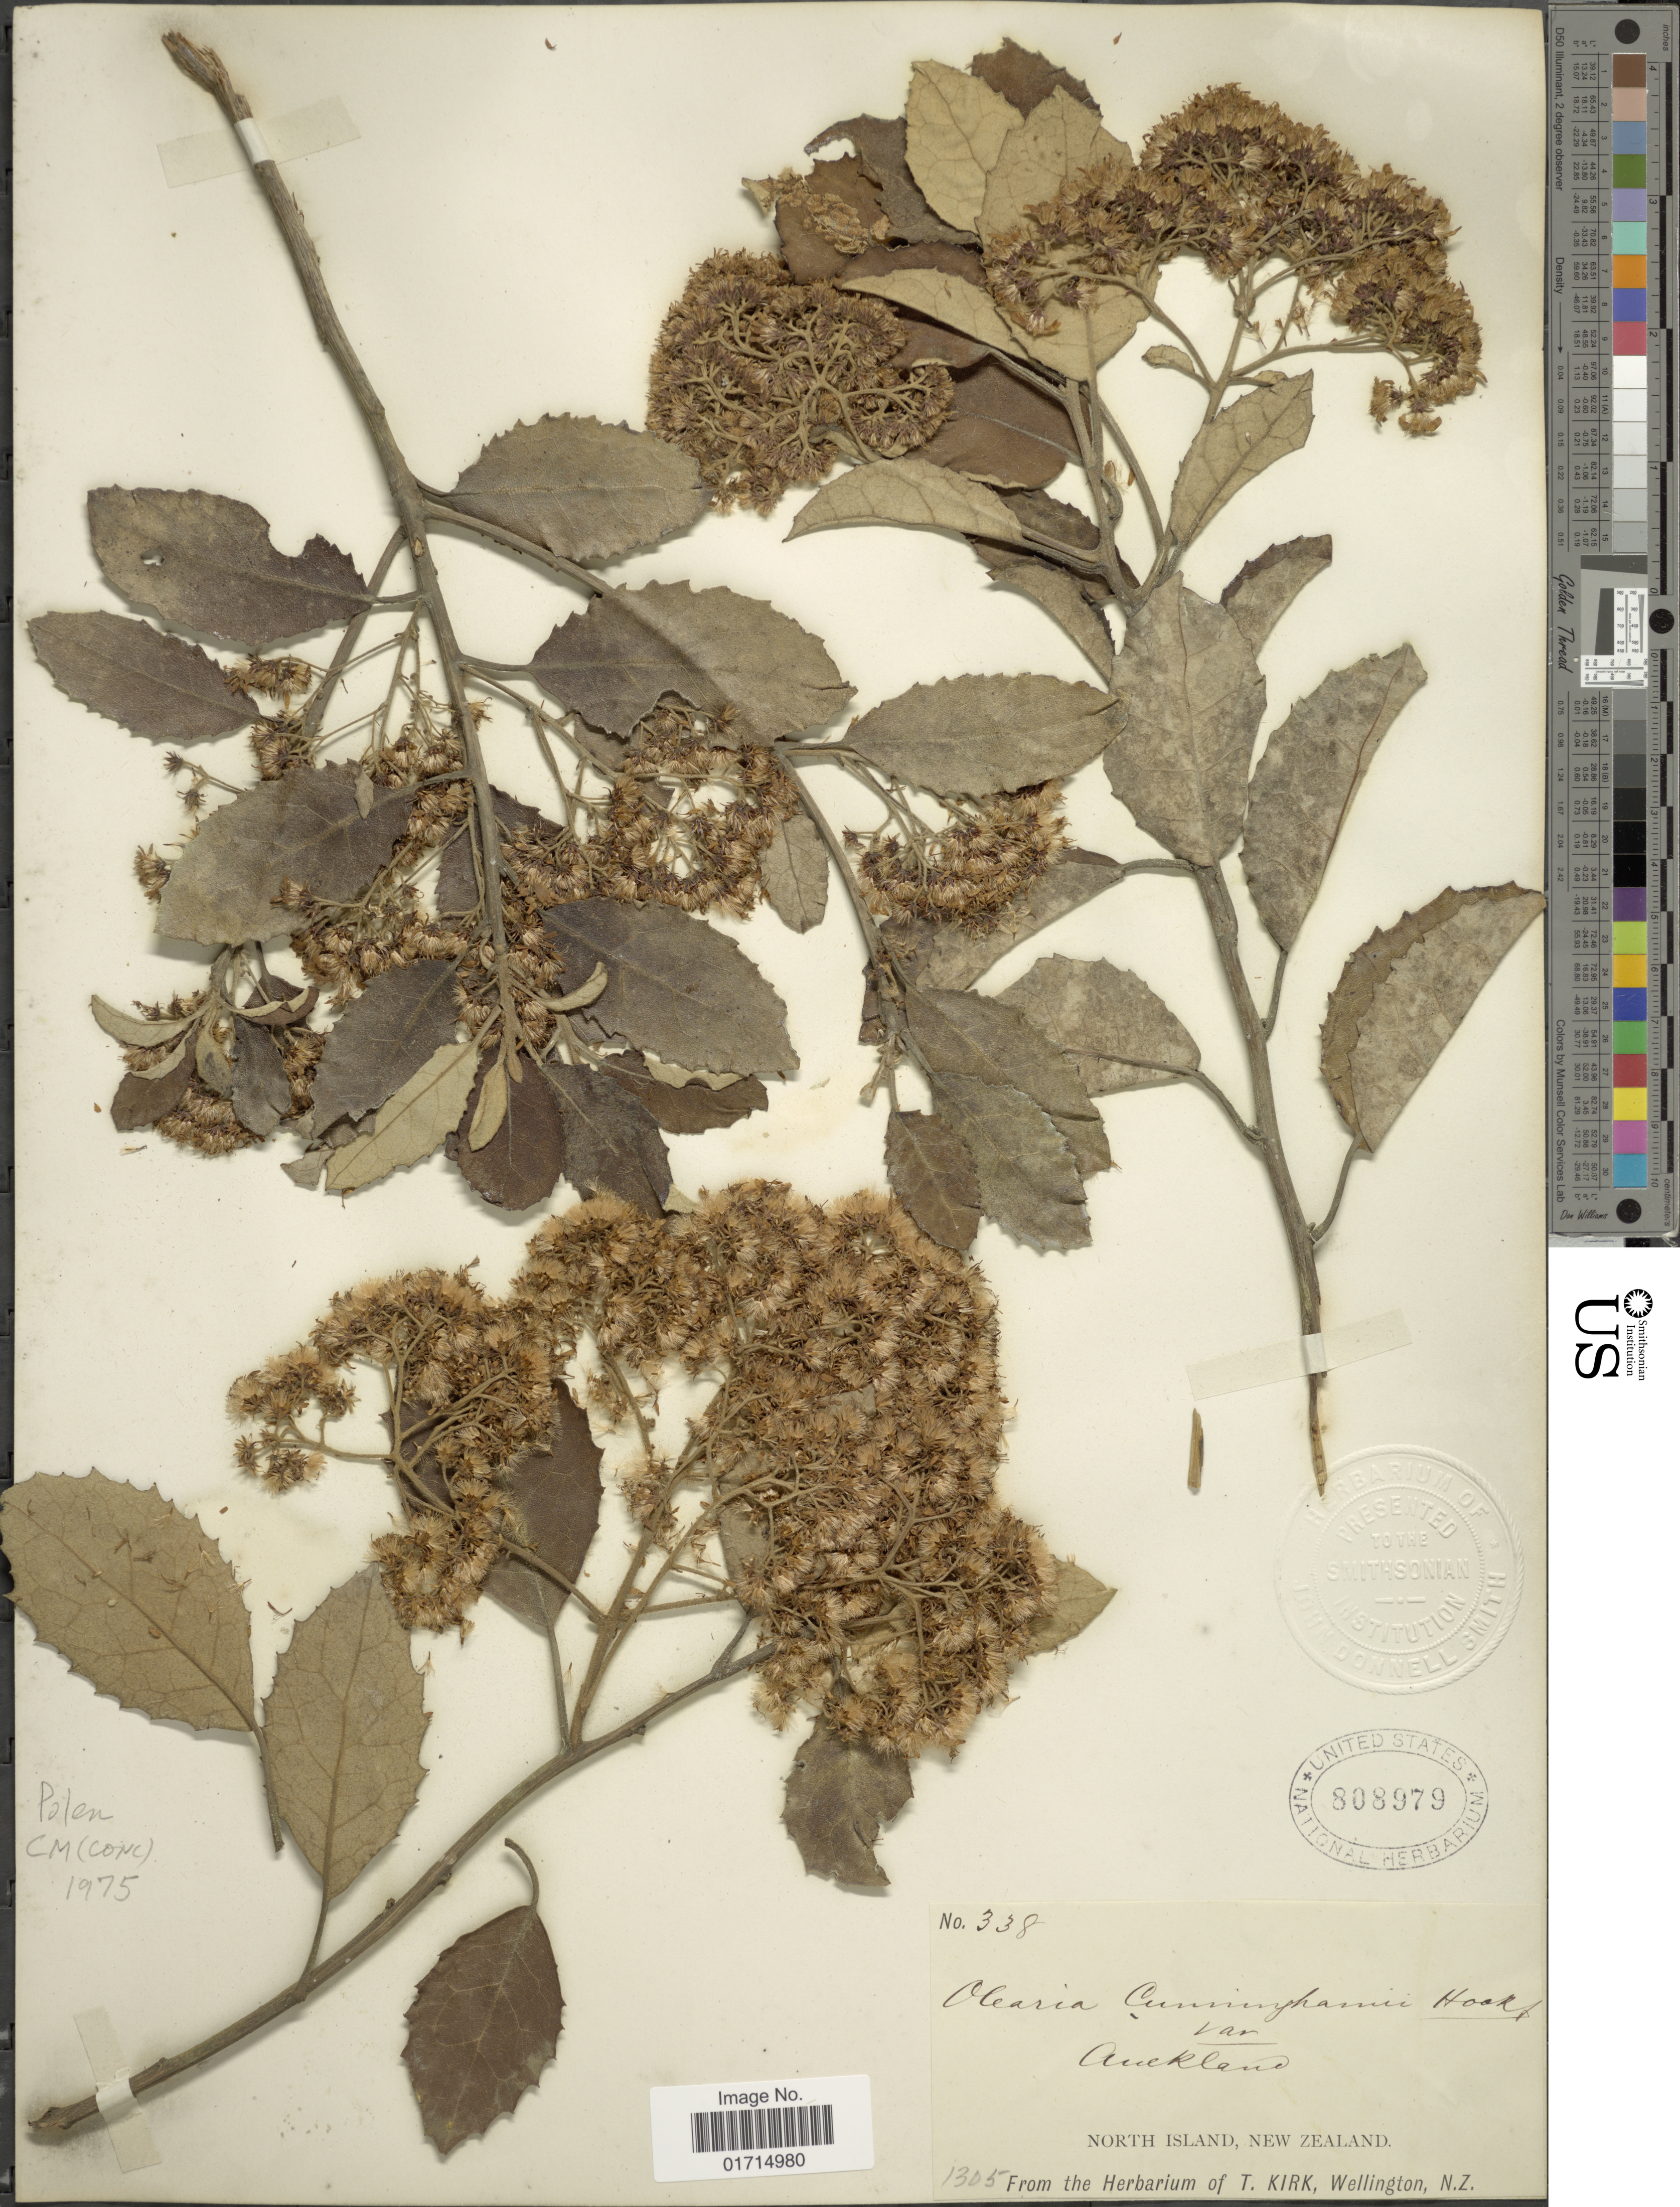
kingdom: Plantae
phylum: Tracheophyta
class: Magnoliopsida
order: Asterales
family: Asteraceae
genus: Olearia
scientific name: Olearia cunninghamii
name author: (Hook. f.) Hook. f.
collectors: ex Herb. T. Kirk, Wellington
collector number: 338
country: New Zealand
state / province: Auckland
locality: North Island, New Zealand. Auckland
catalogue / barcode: US 808979